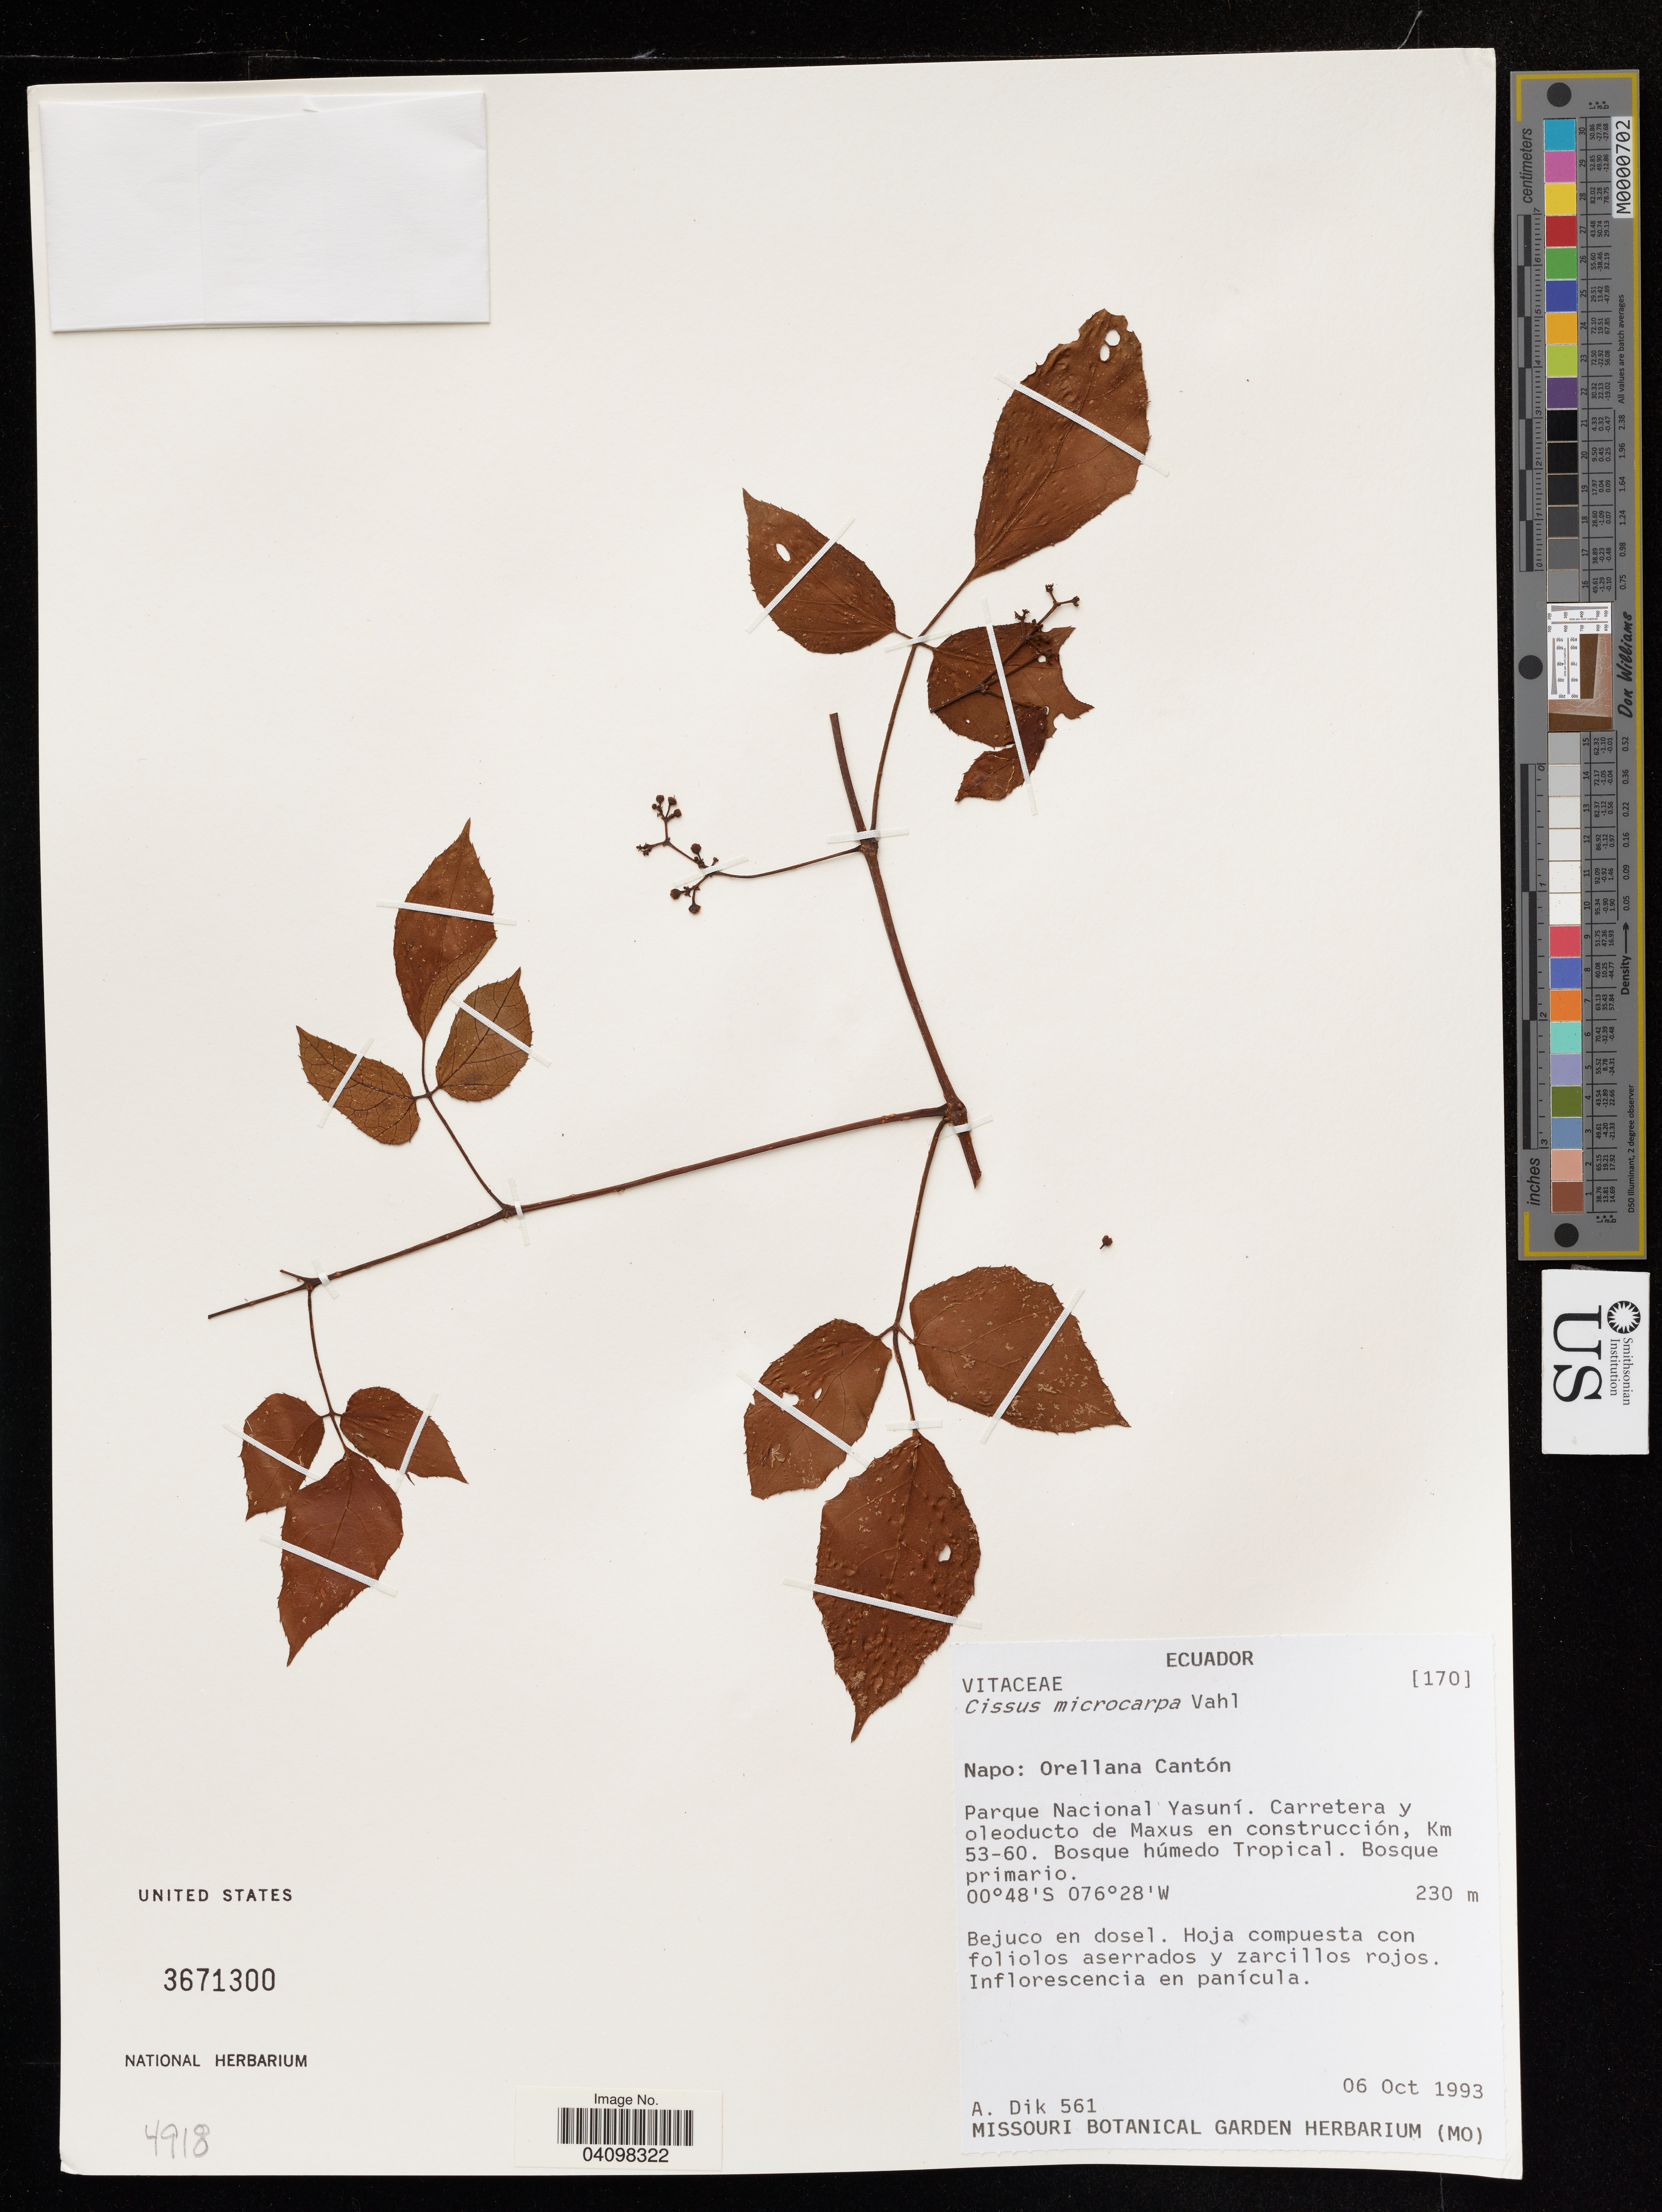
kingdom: Plantae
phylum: Tracheophyta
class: Magnoliopsida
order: Vitales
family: Vitaceae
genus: Cissus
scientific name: Cissus microcarpa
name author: Vahl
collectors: A. Dik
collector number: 561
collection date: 1993-10-06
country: Ecuador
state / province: Napo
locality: Orellana Cantón, Parque Nacional Yasuní. Carretera y oleoducto de Maxus en construcción, Km 53-60.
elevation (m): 230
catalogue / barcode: US 3671300